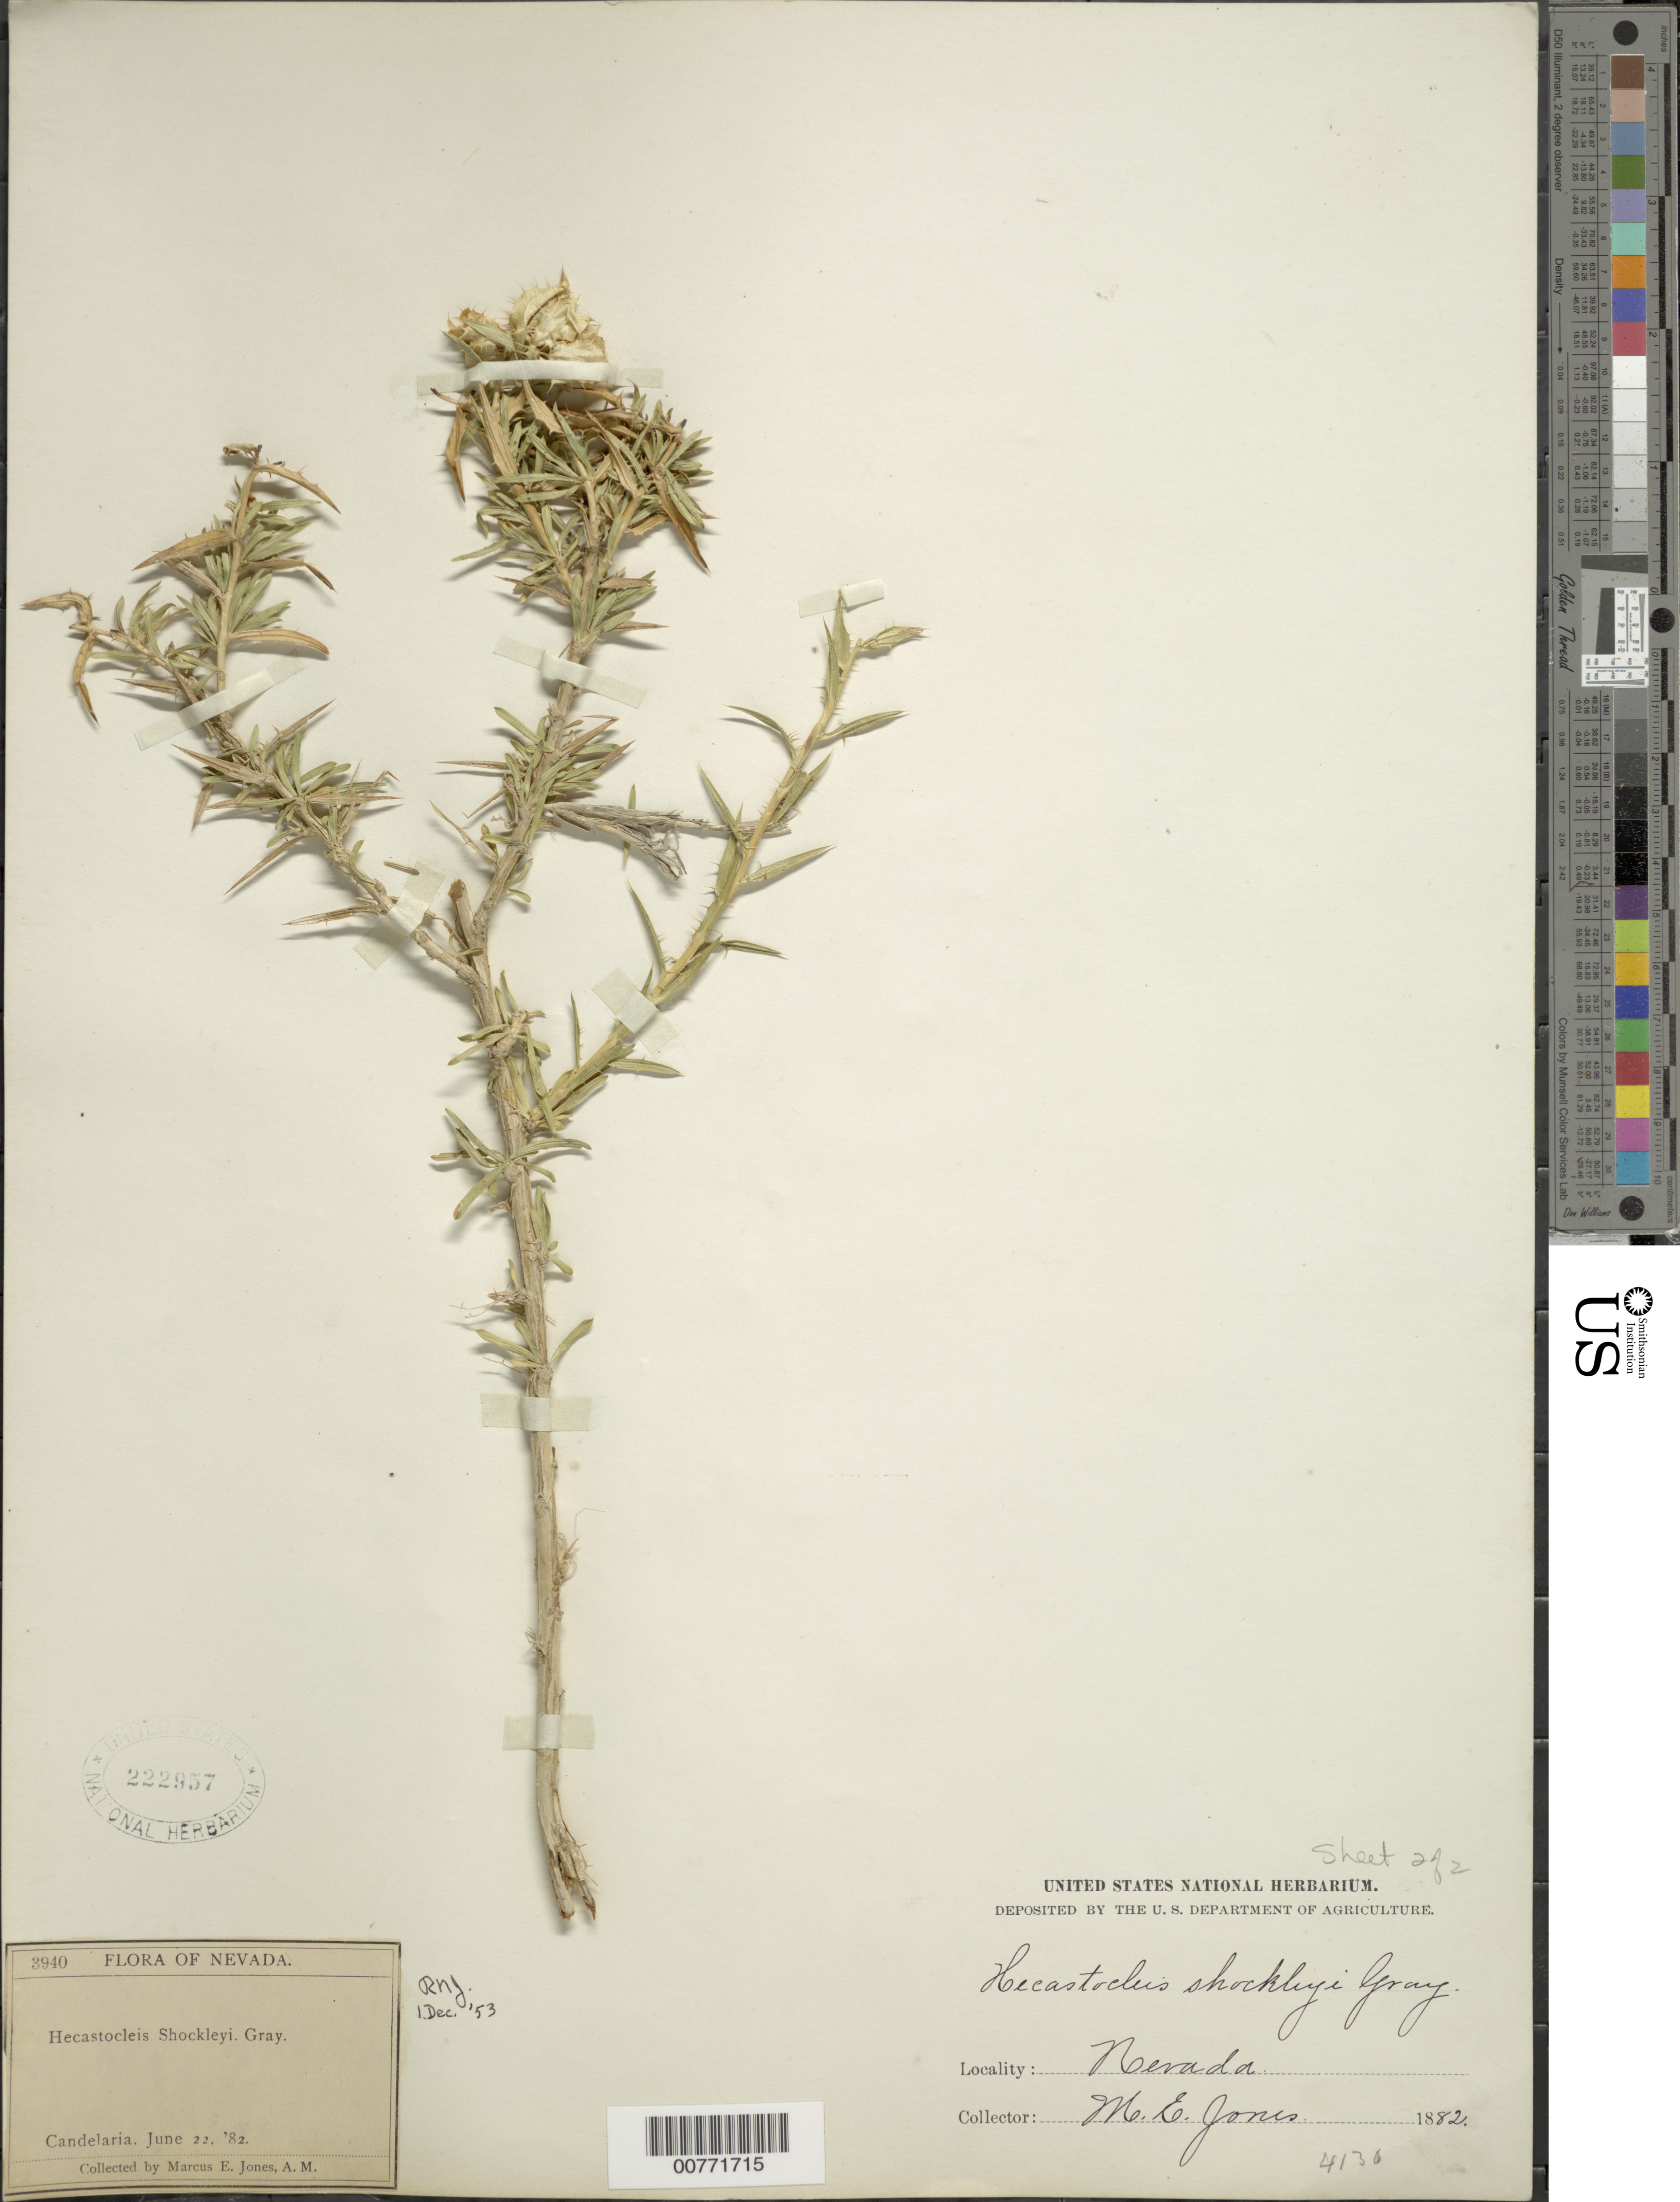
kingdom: Plantae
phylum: Tracheophyta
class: Magnoliopsida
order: Asterales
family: Asteraceae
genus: Hecastocleis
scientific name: Hecastocleis shockleyi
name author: A. Gray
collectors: M. E. Jones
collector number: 3940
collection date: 1882-06-22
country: United States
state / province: Nevada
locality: Candelaria.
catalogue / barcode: US 222957